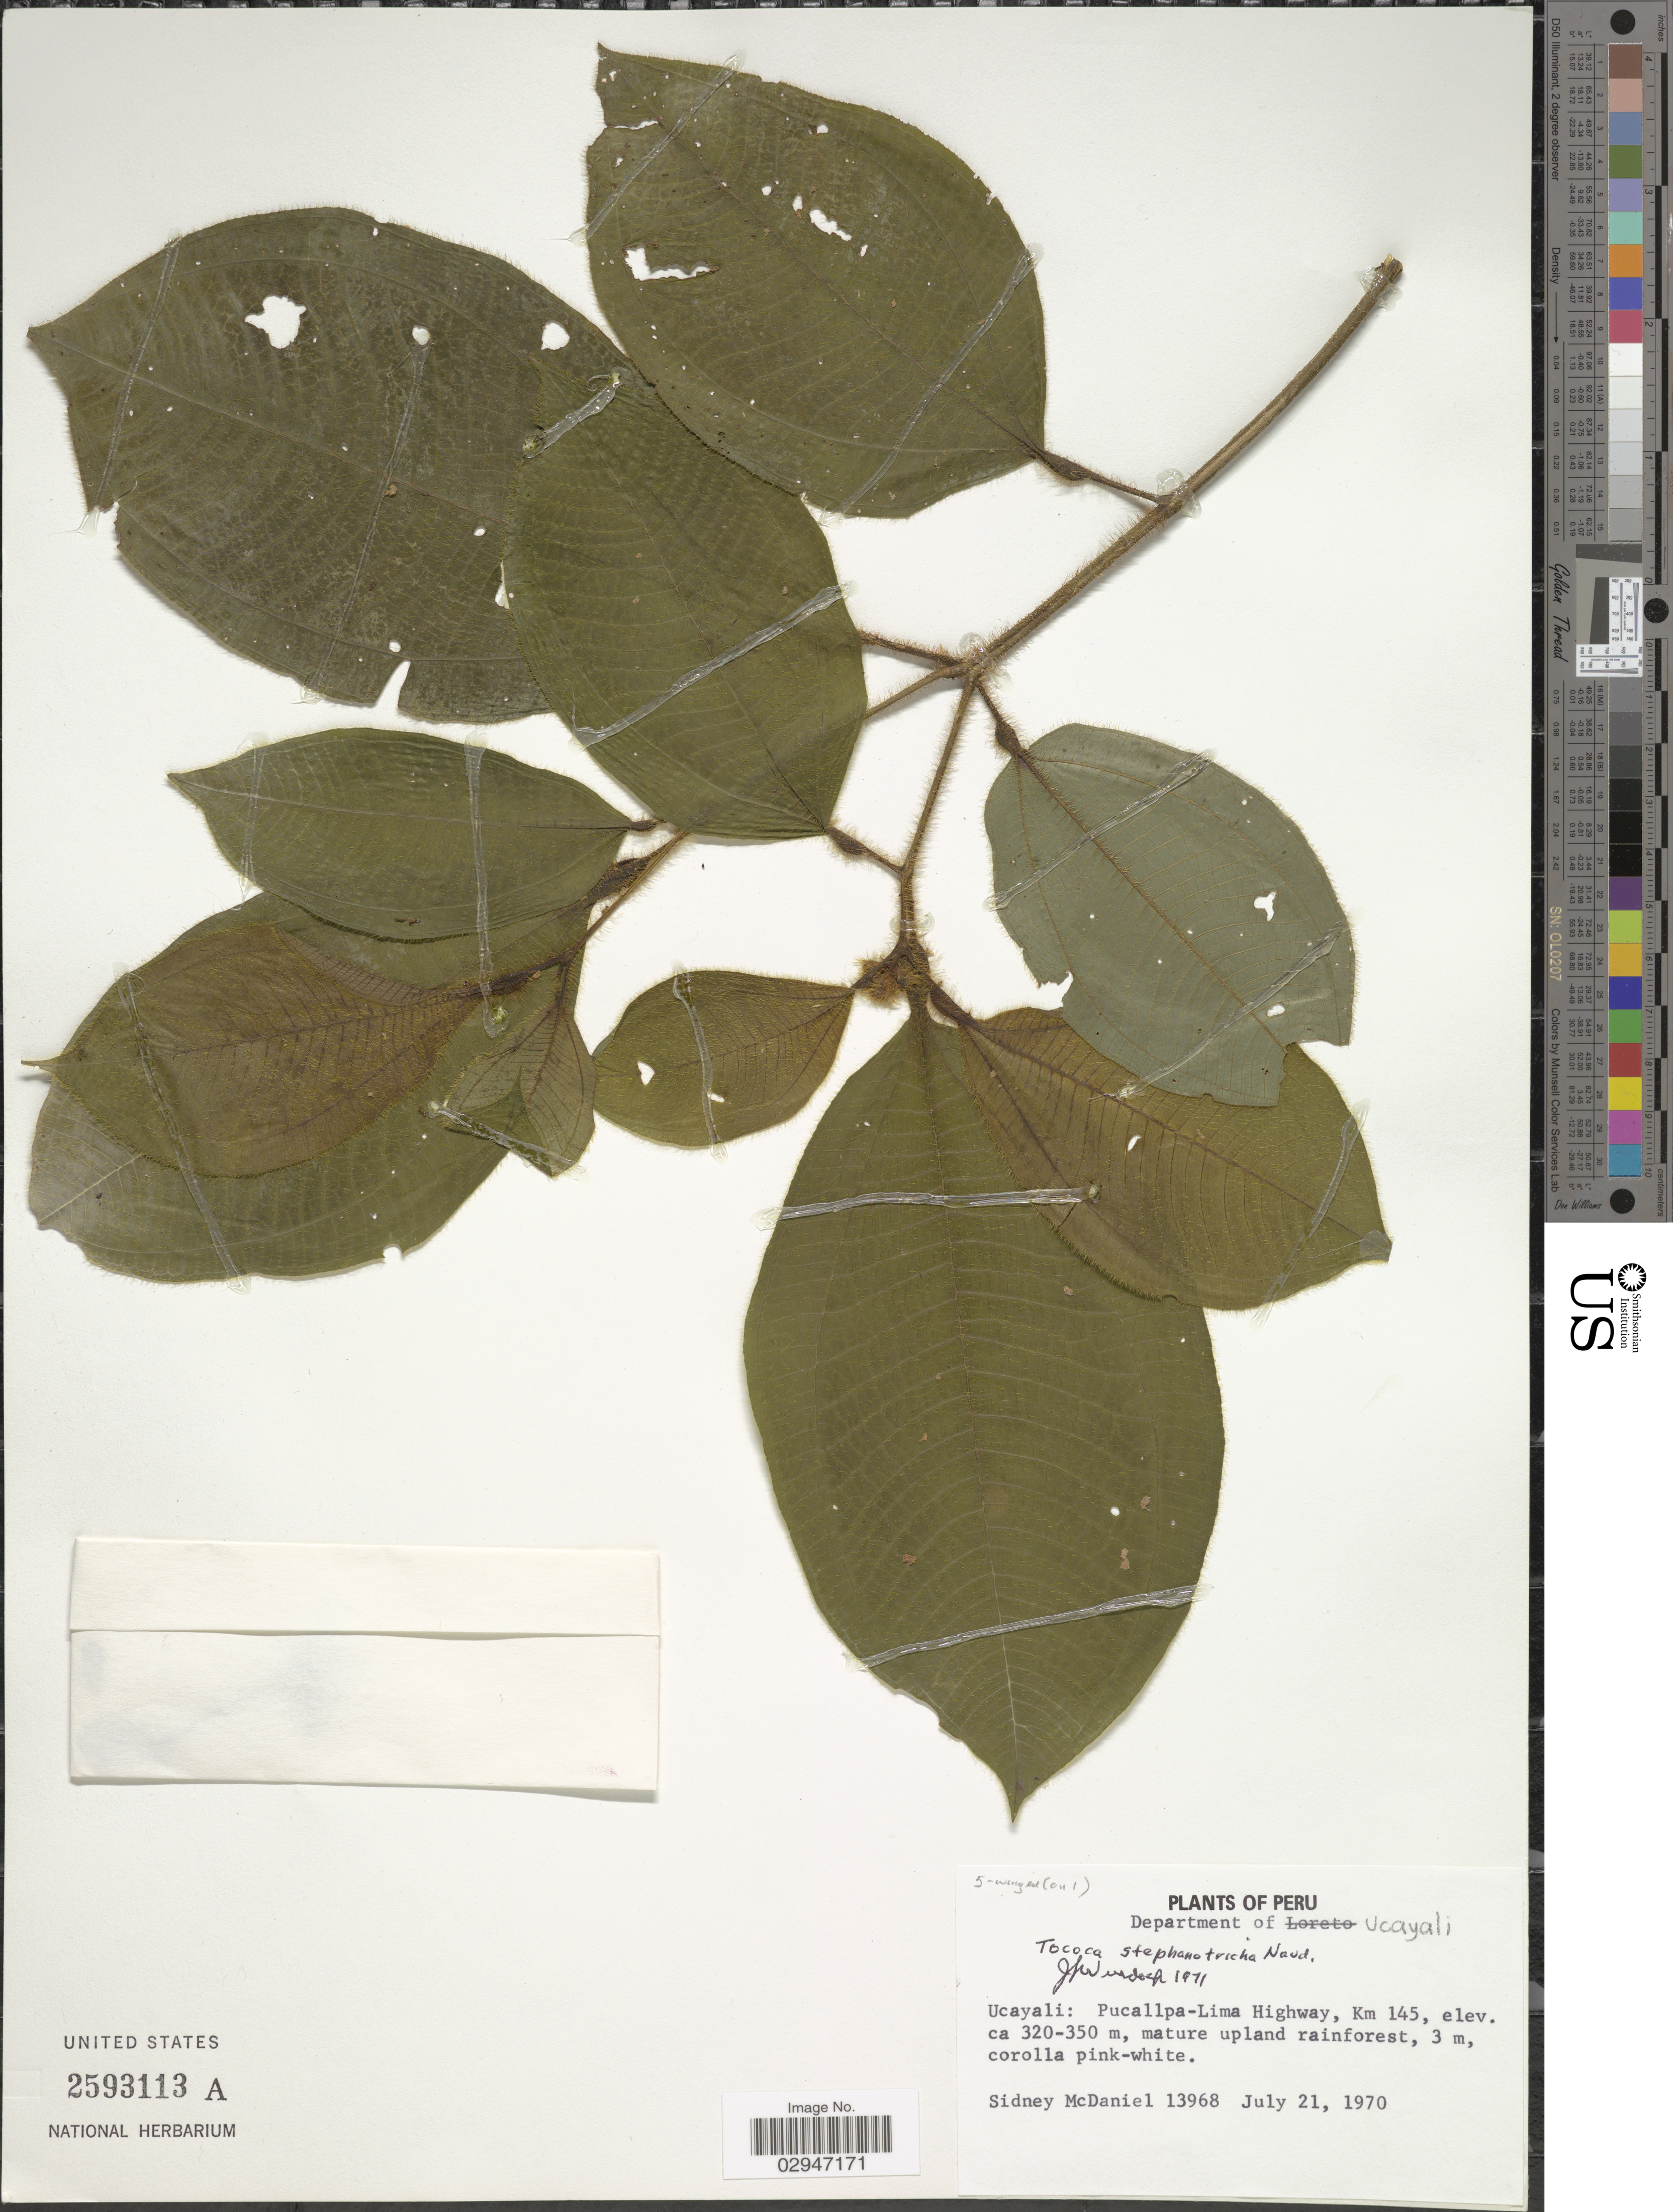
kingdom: Plantae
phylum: Tracheophyta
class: Magnoliopsida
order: Myrtales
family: Melastomataceae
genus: Tococa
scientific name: Tococa stephanotricha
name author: Naudin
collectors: S. McDaniel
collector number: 13968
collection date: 1970-07-21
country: Peru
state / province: Ucayali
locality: Department of Ucayali. Pucallpa-Lima Highway, Km 145.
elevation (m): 320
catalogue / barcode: US 2593113A